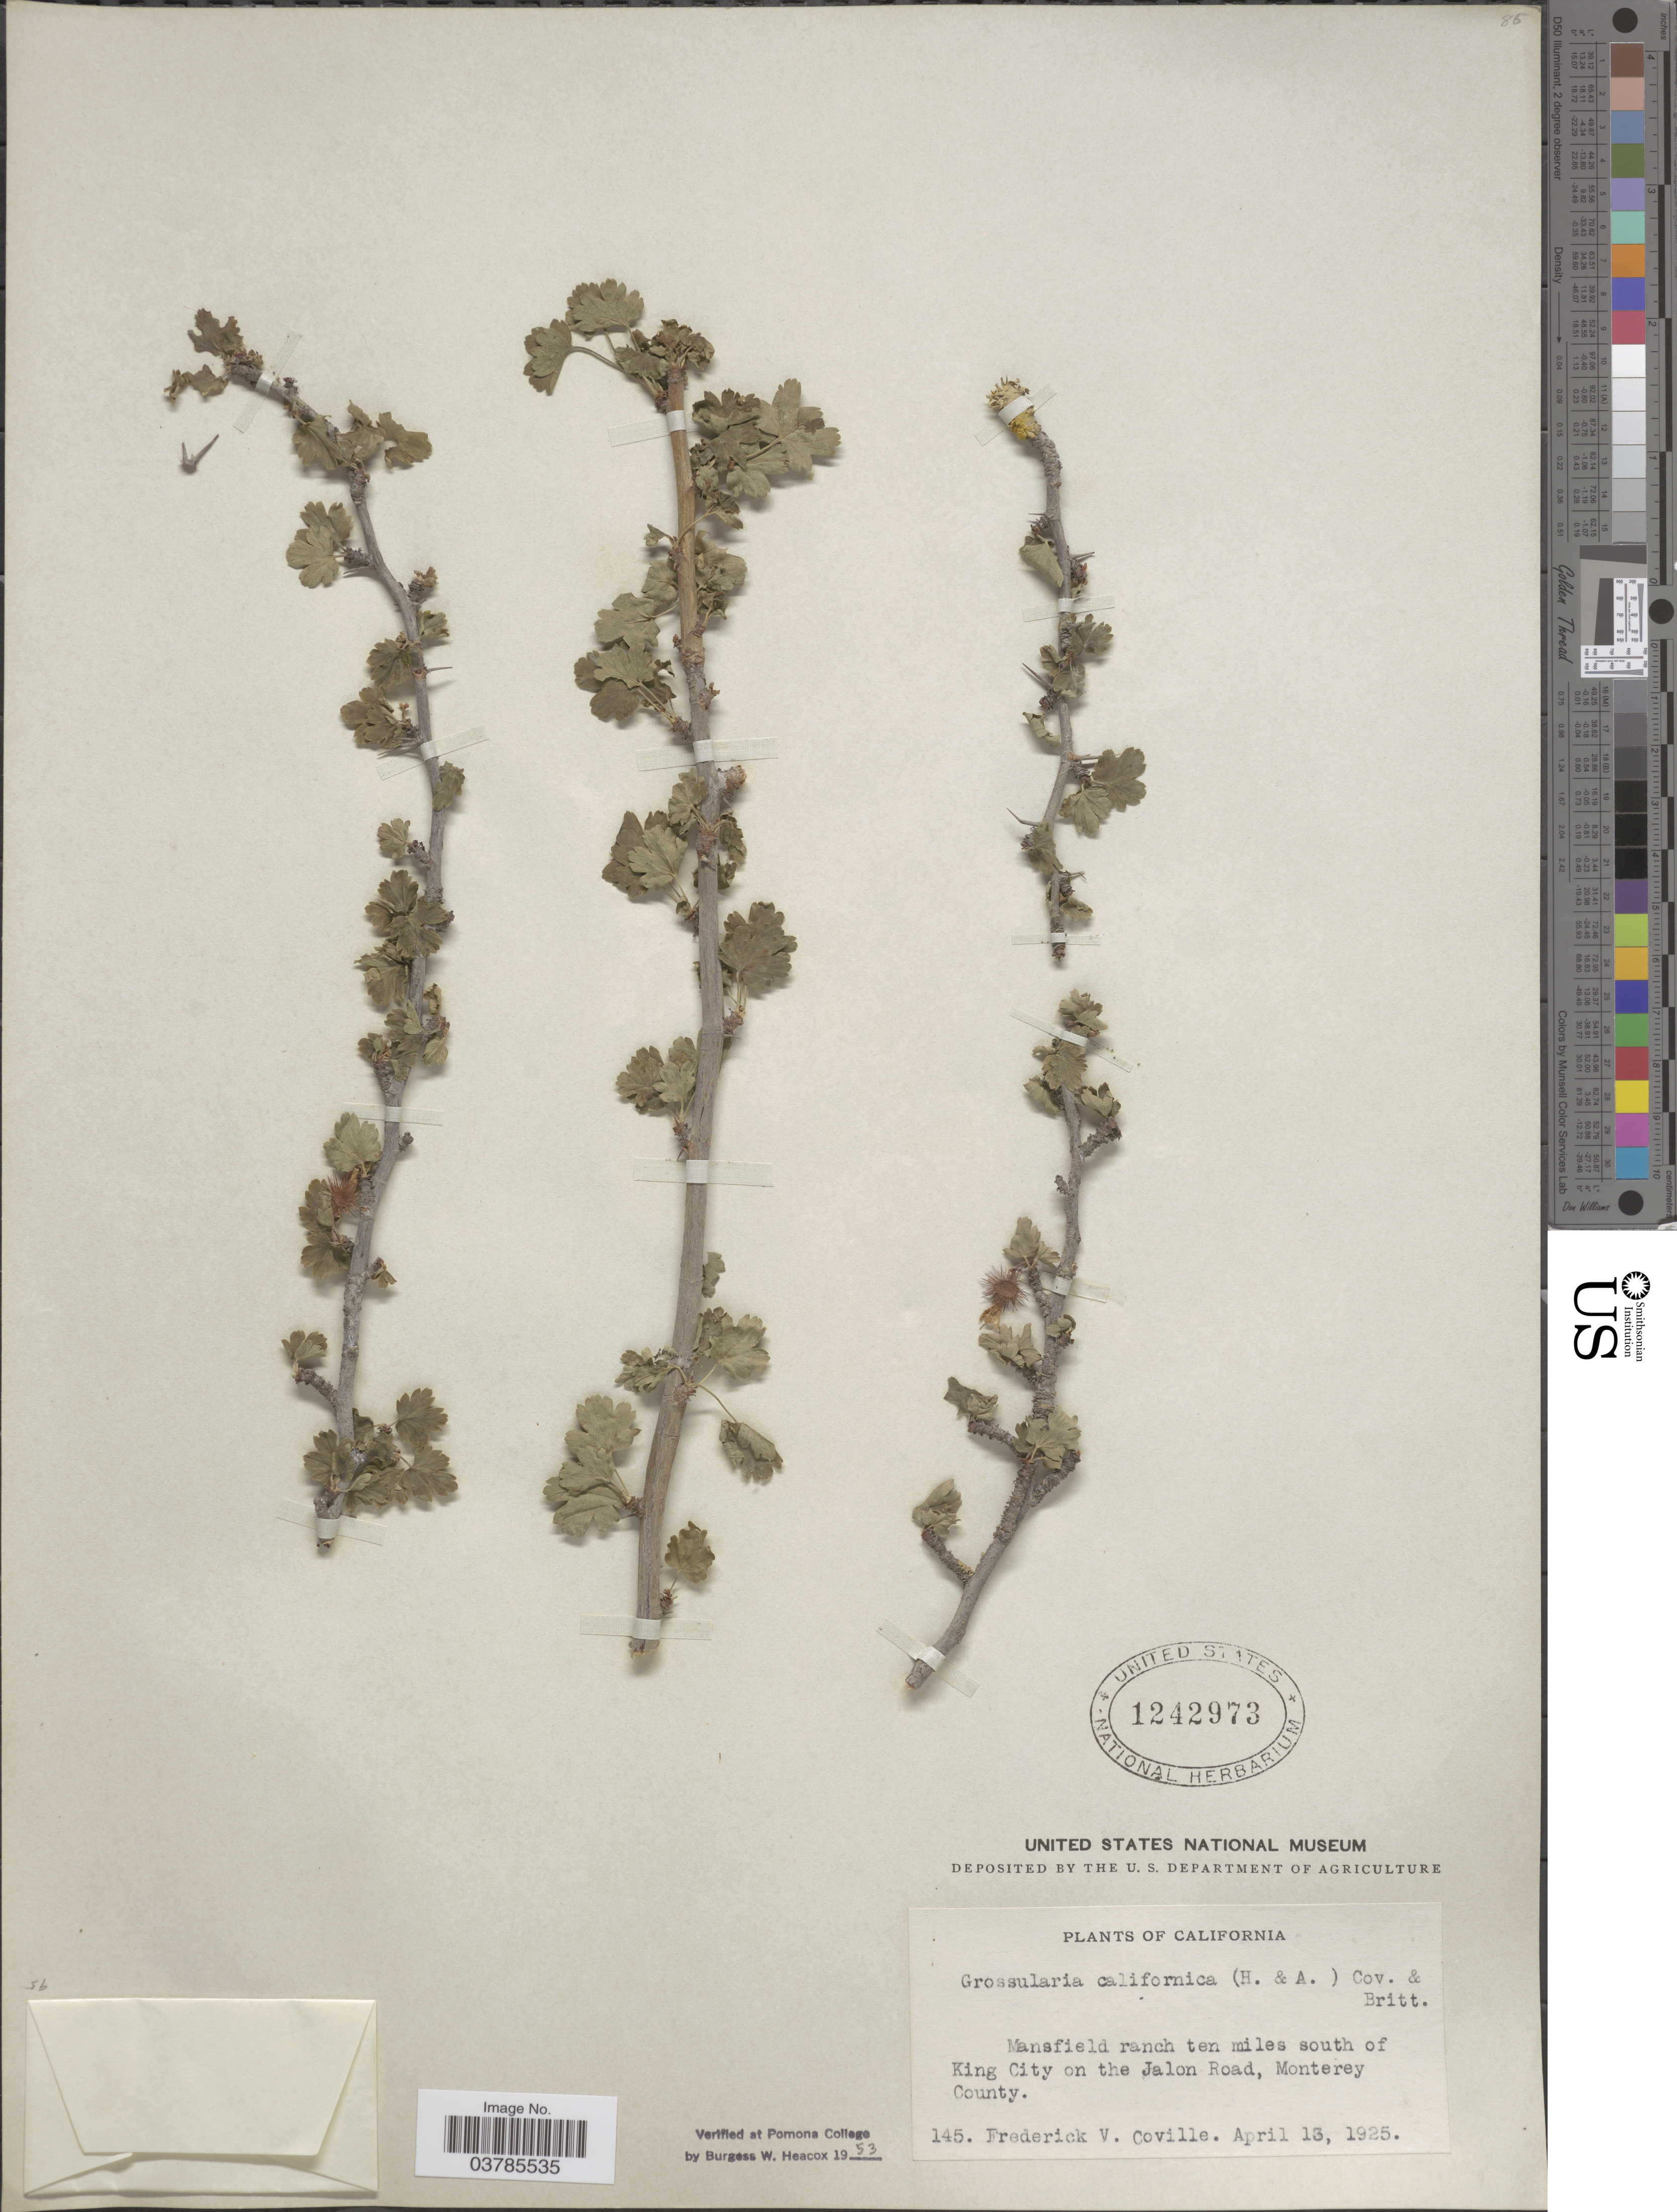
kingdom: Plantae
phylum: Tracheophyta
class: Magnoliopsida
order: Saxifragales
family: Grossulariaceae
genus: Ribes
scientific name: Ribes californicum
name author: Hook. & Arn.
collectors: F. V. Coville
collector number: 145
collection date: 1925-04-13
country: United States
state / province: California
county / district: Monterey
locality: Mansfield ranch ten miles south of King City on the Jalon Road, Monterey County.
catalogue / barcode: US 1242973